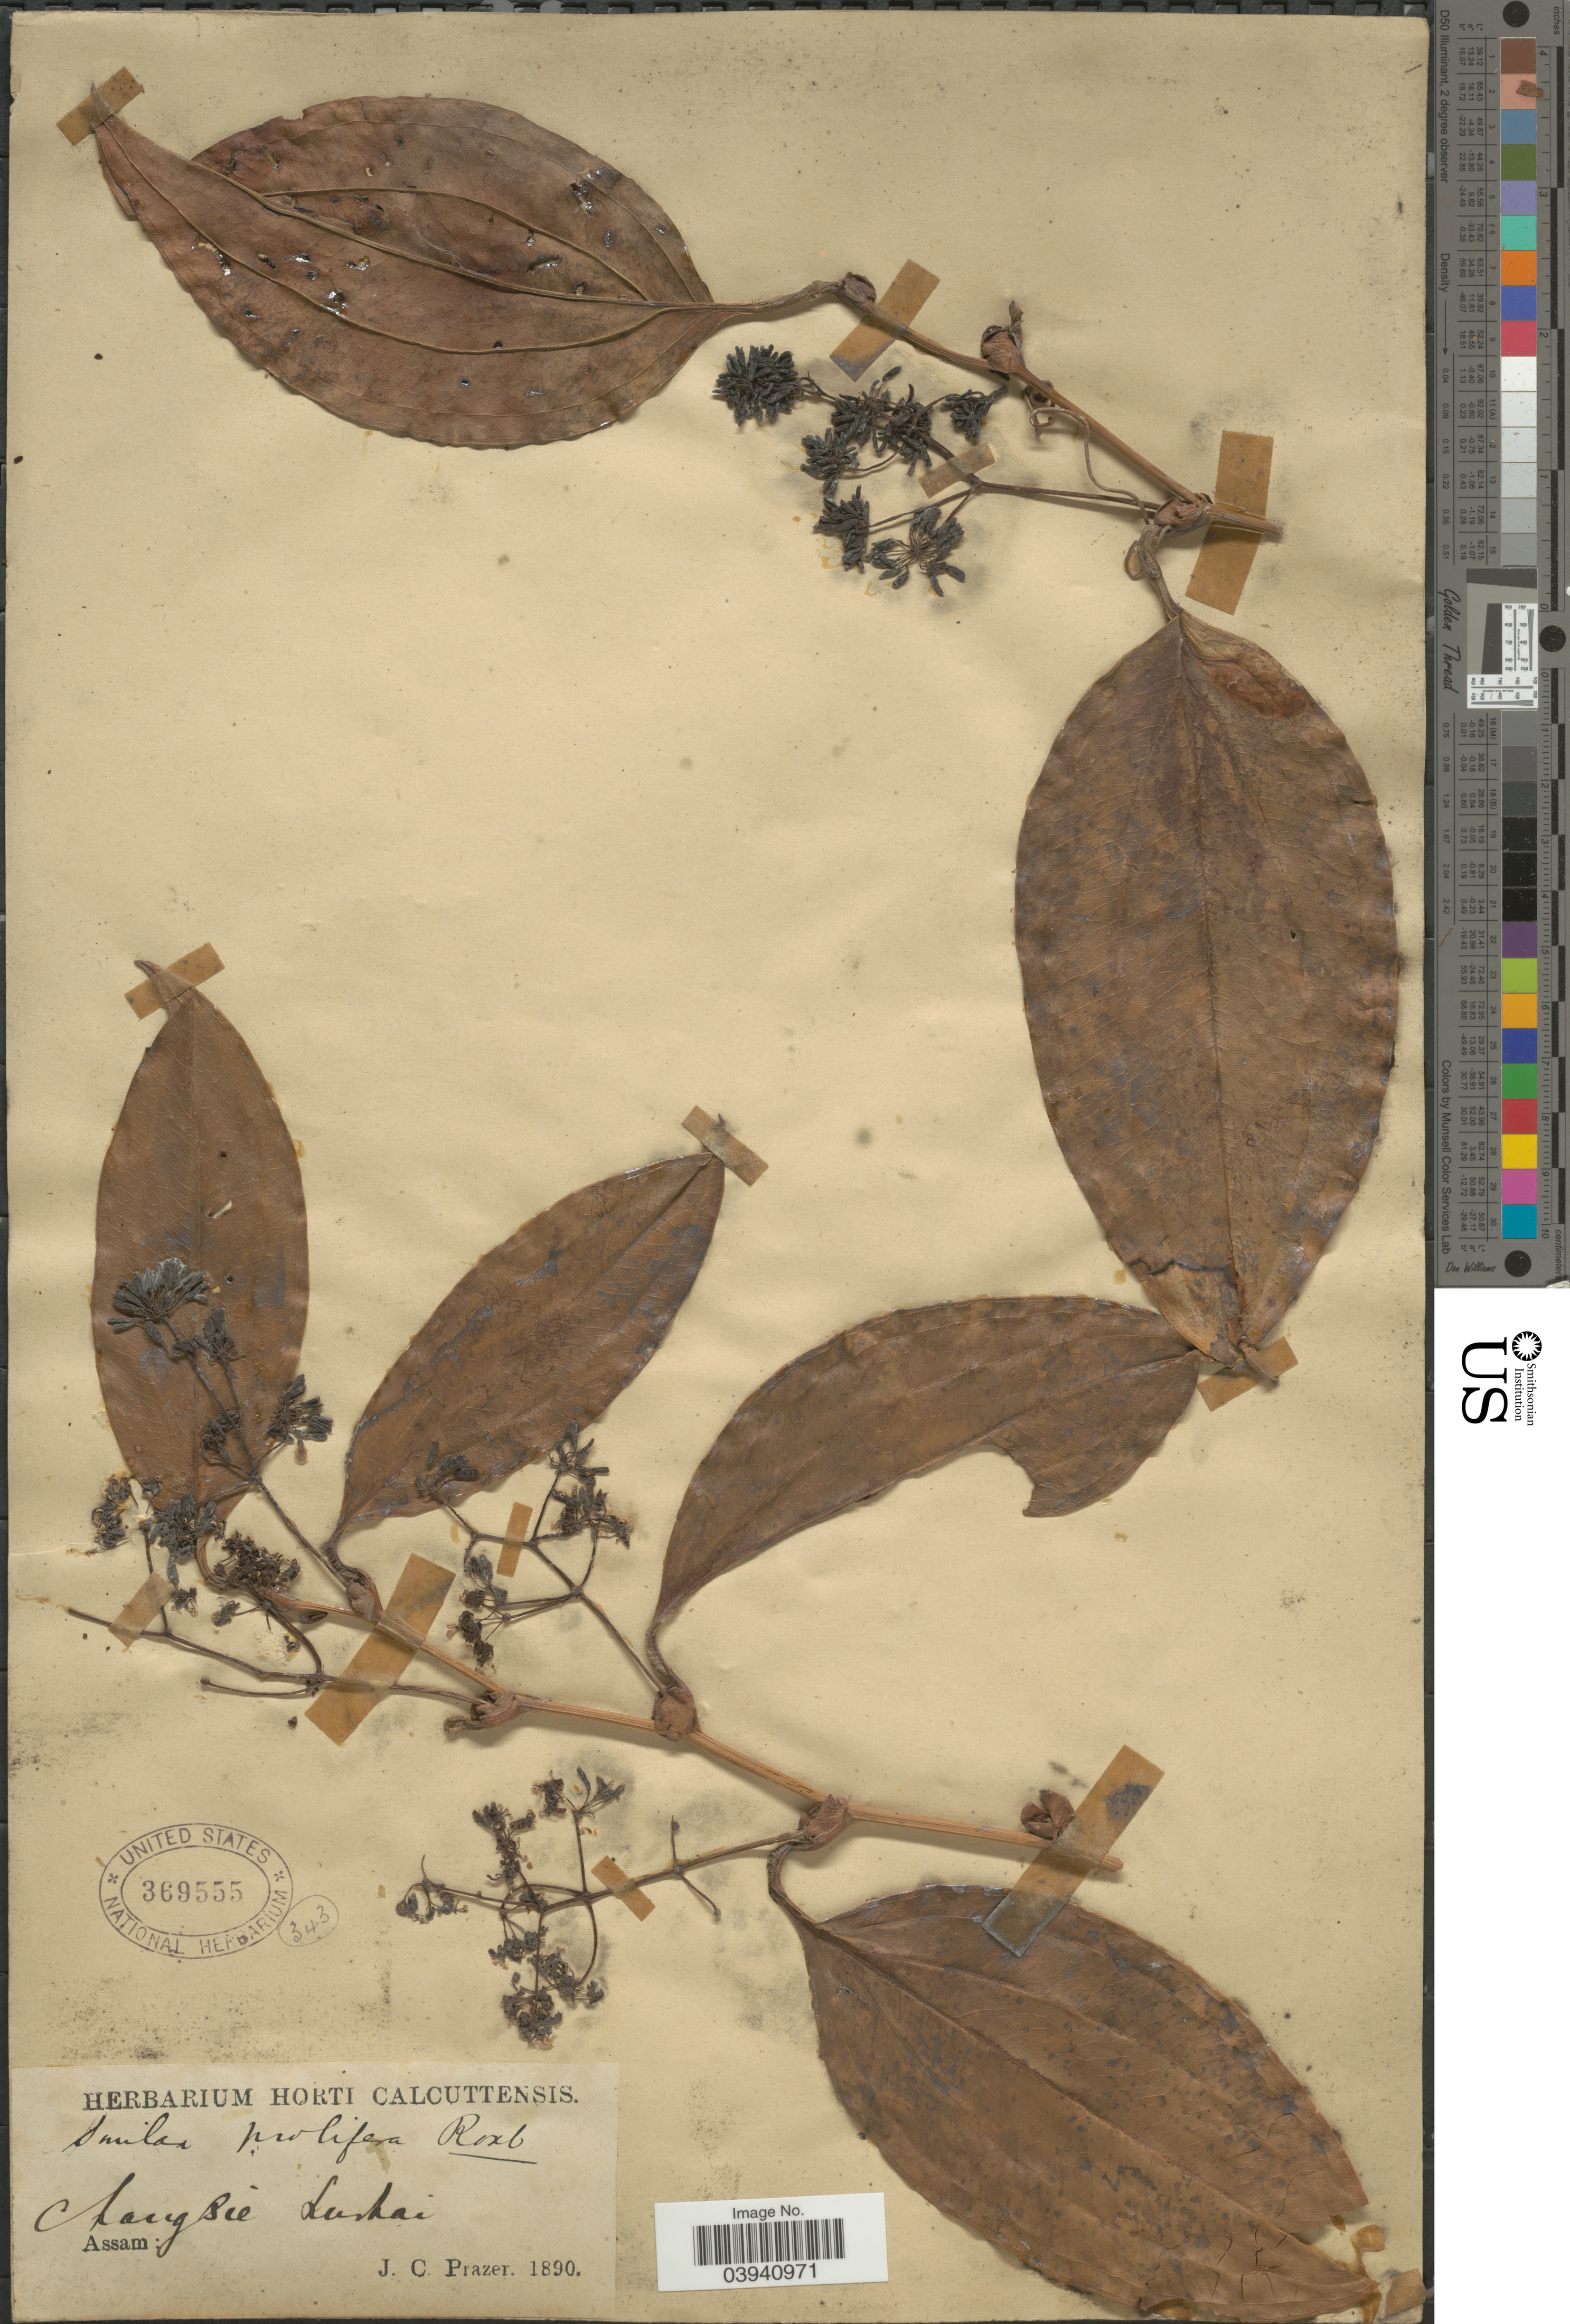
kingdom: Plantae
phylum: Tracheophyta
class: Liliopsida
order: Liliales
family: Smilacaceae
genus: Smilax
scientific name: Smilax prolifera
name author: Roxb.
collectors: J. Prazer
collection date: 1890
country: India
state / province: Assam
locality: Lanbsie Lurkai. [interpreted]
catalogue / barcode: US 369555